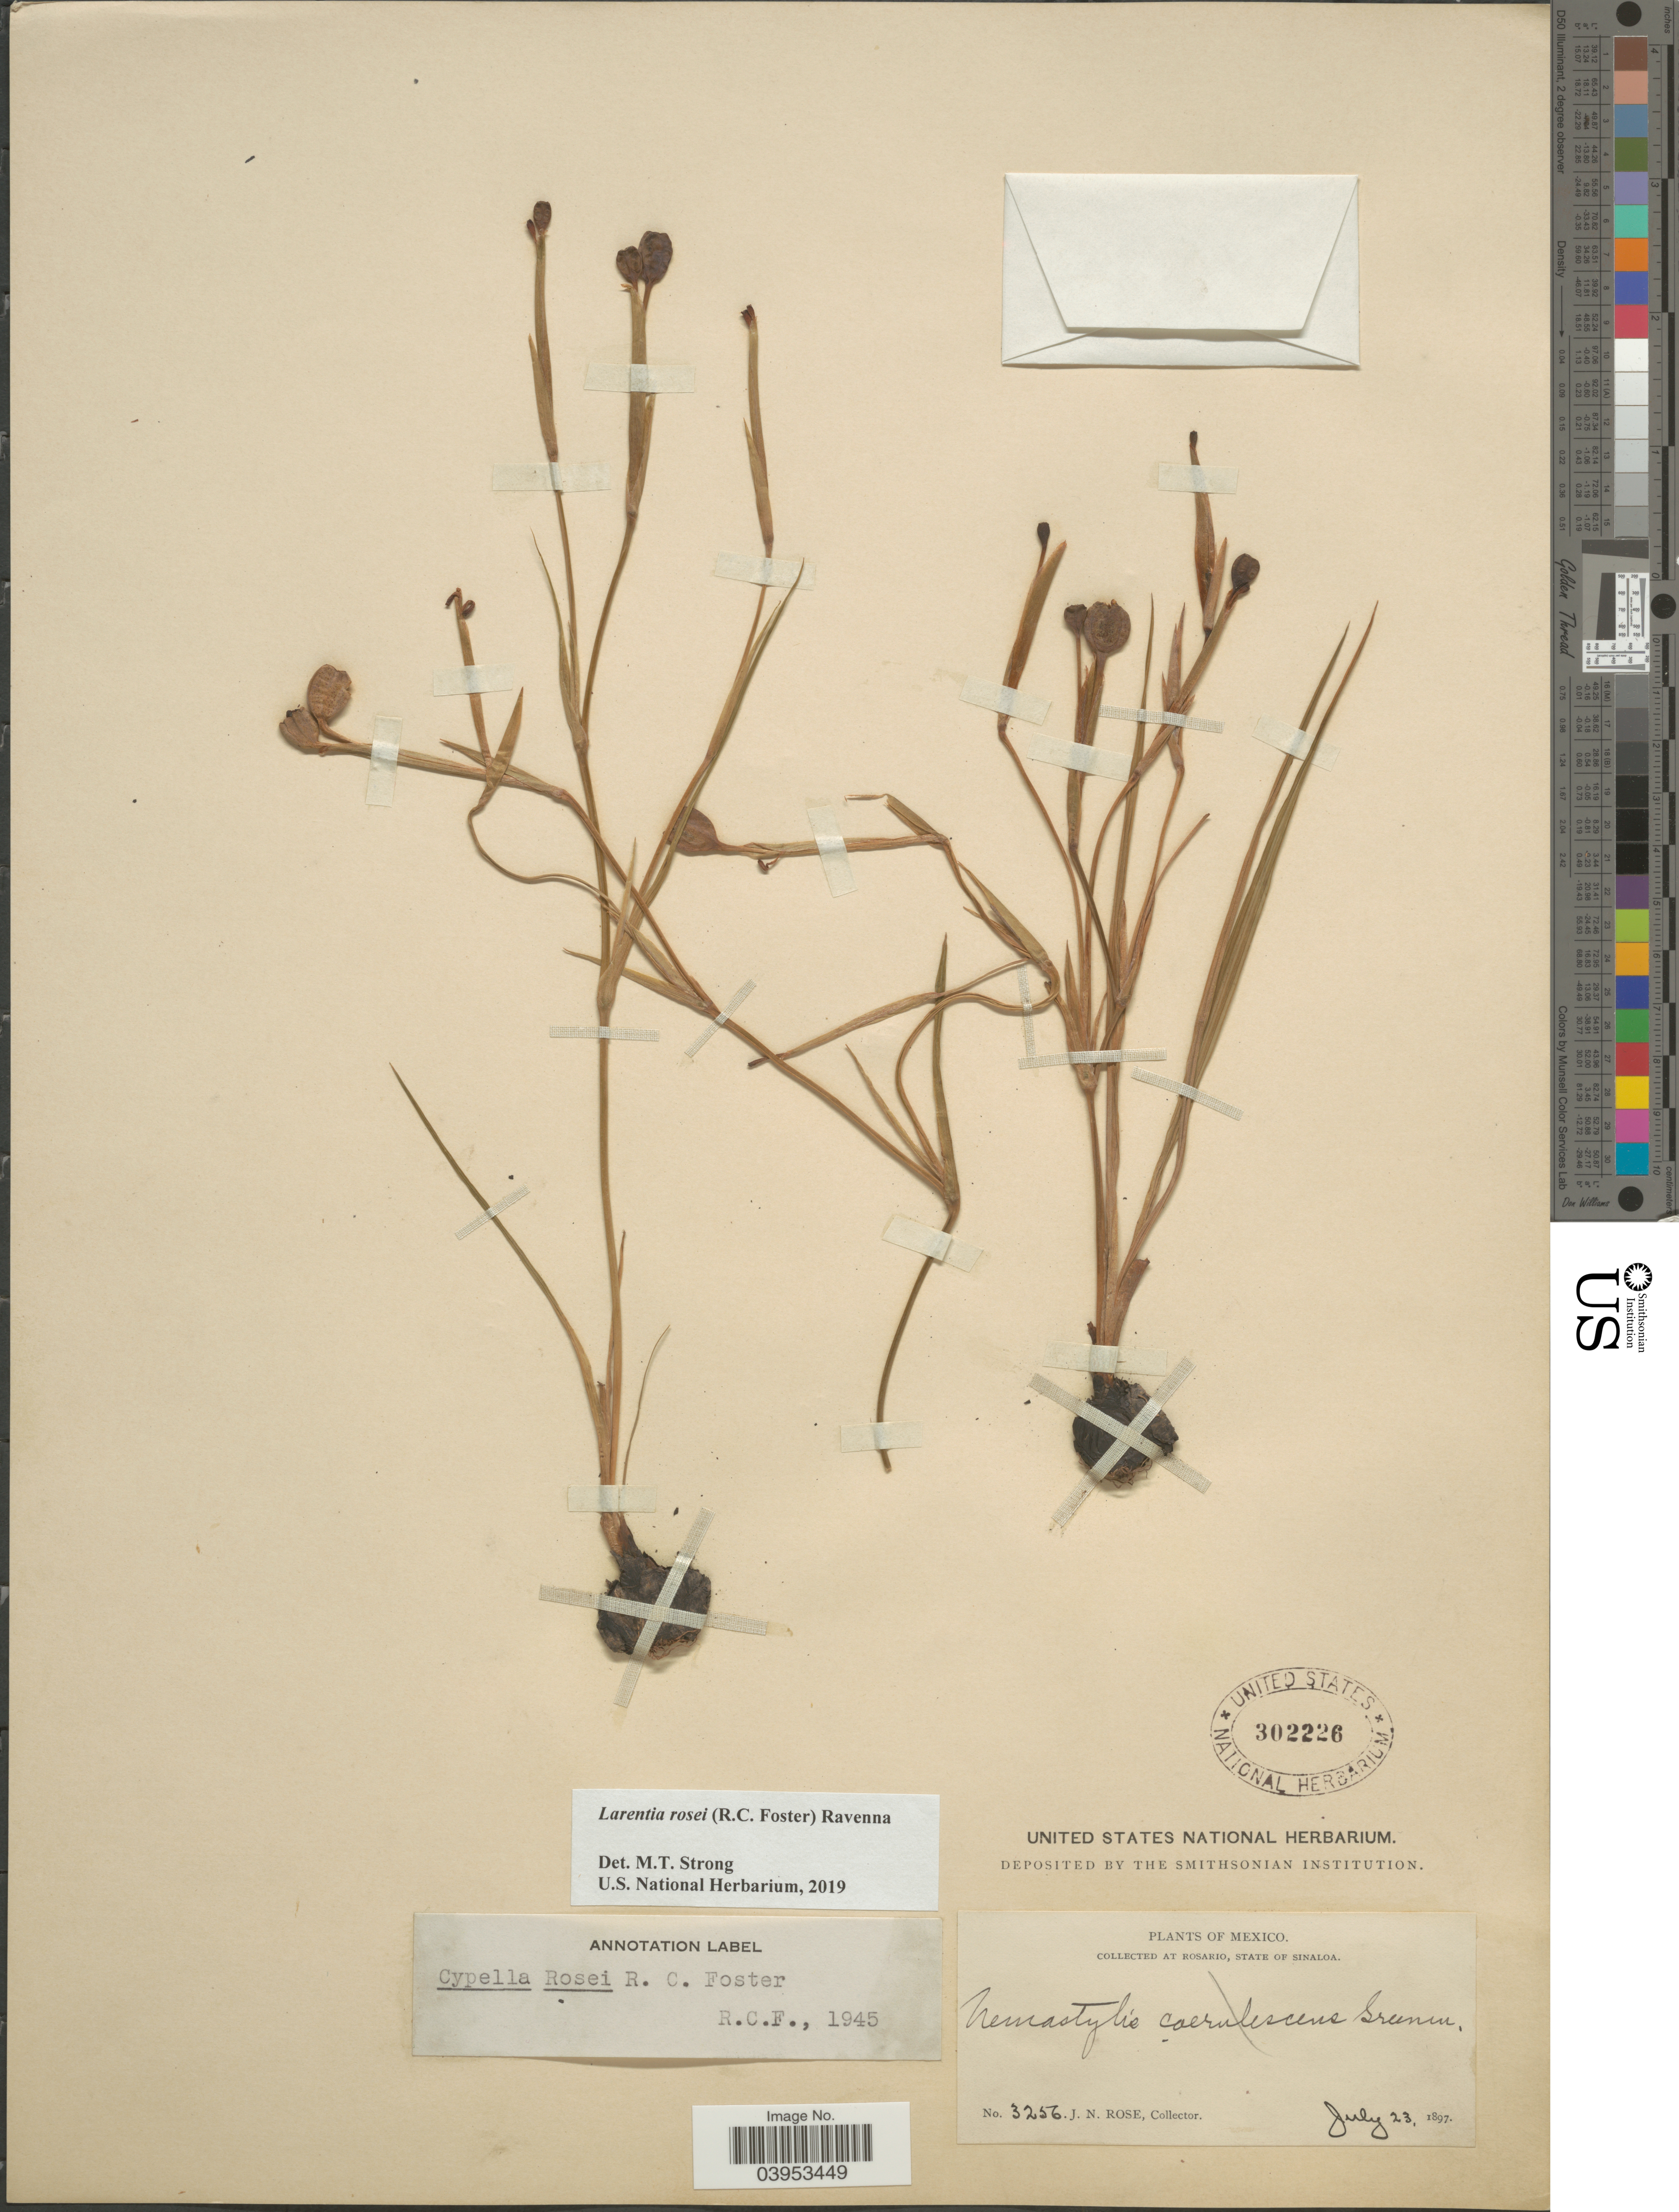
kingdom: Plantae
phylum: Tracheophyta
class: Liliopsida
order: Asparagales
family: Iridaceae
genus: Larentia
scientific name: Larentia rosei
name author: (R.C. Foster) Ravenna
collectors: J. N. Rose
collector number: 3256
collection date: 1897-07-23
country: Mexico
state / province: Sinaloa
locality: At Rosario.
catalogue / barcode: US 302226